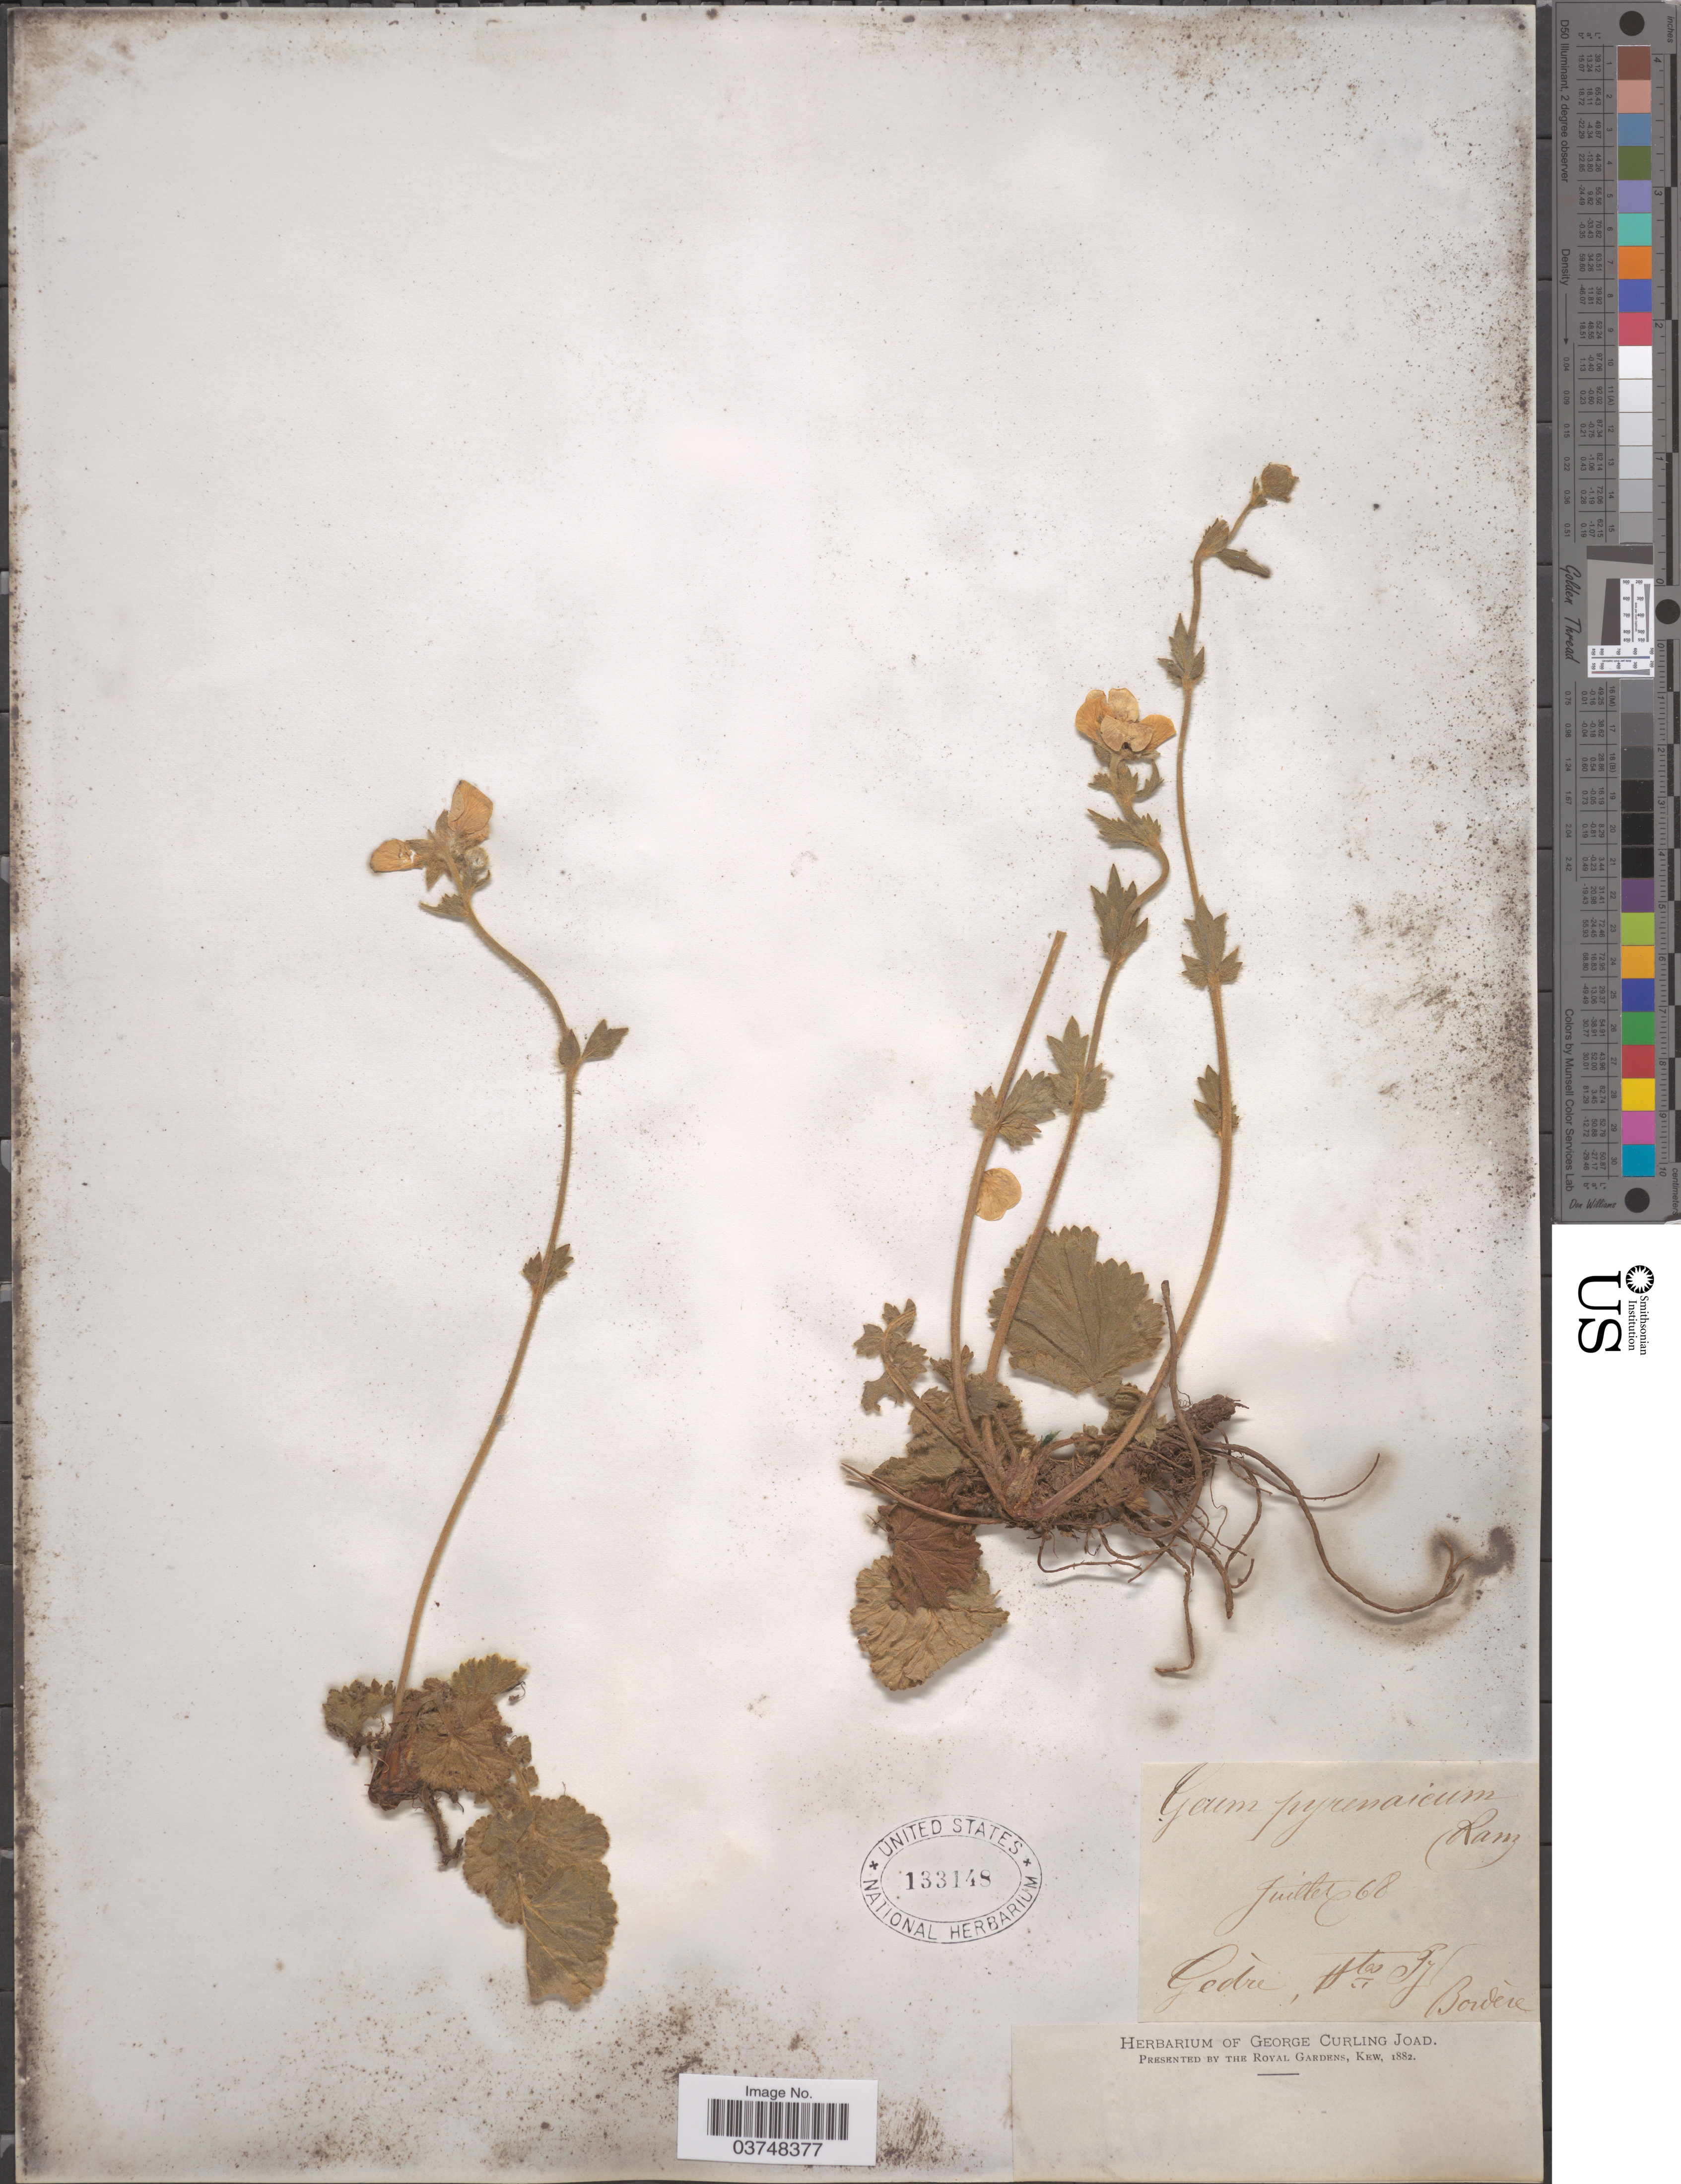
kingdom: Plantae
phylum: Tracheophyta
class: Magnoliopsida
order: Rosales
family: Rosaceae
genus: Geum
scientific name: Geum pyrenaicum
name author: Mill.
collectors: -. Bordere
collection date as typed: Transcribed d/m/y: /7/68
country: France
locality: Gedre, Htes. Pyr.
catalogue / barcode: US 133148